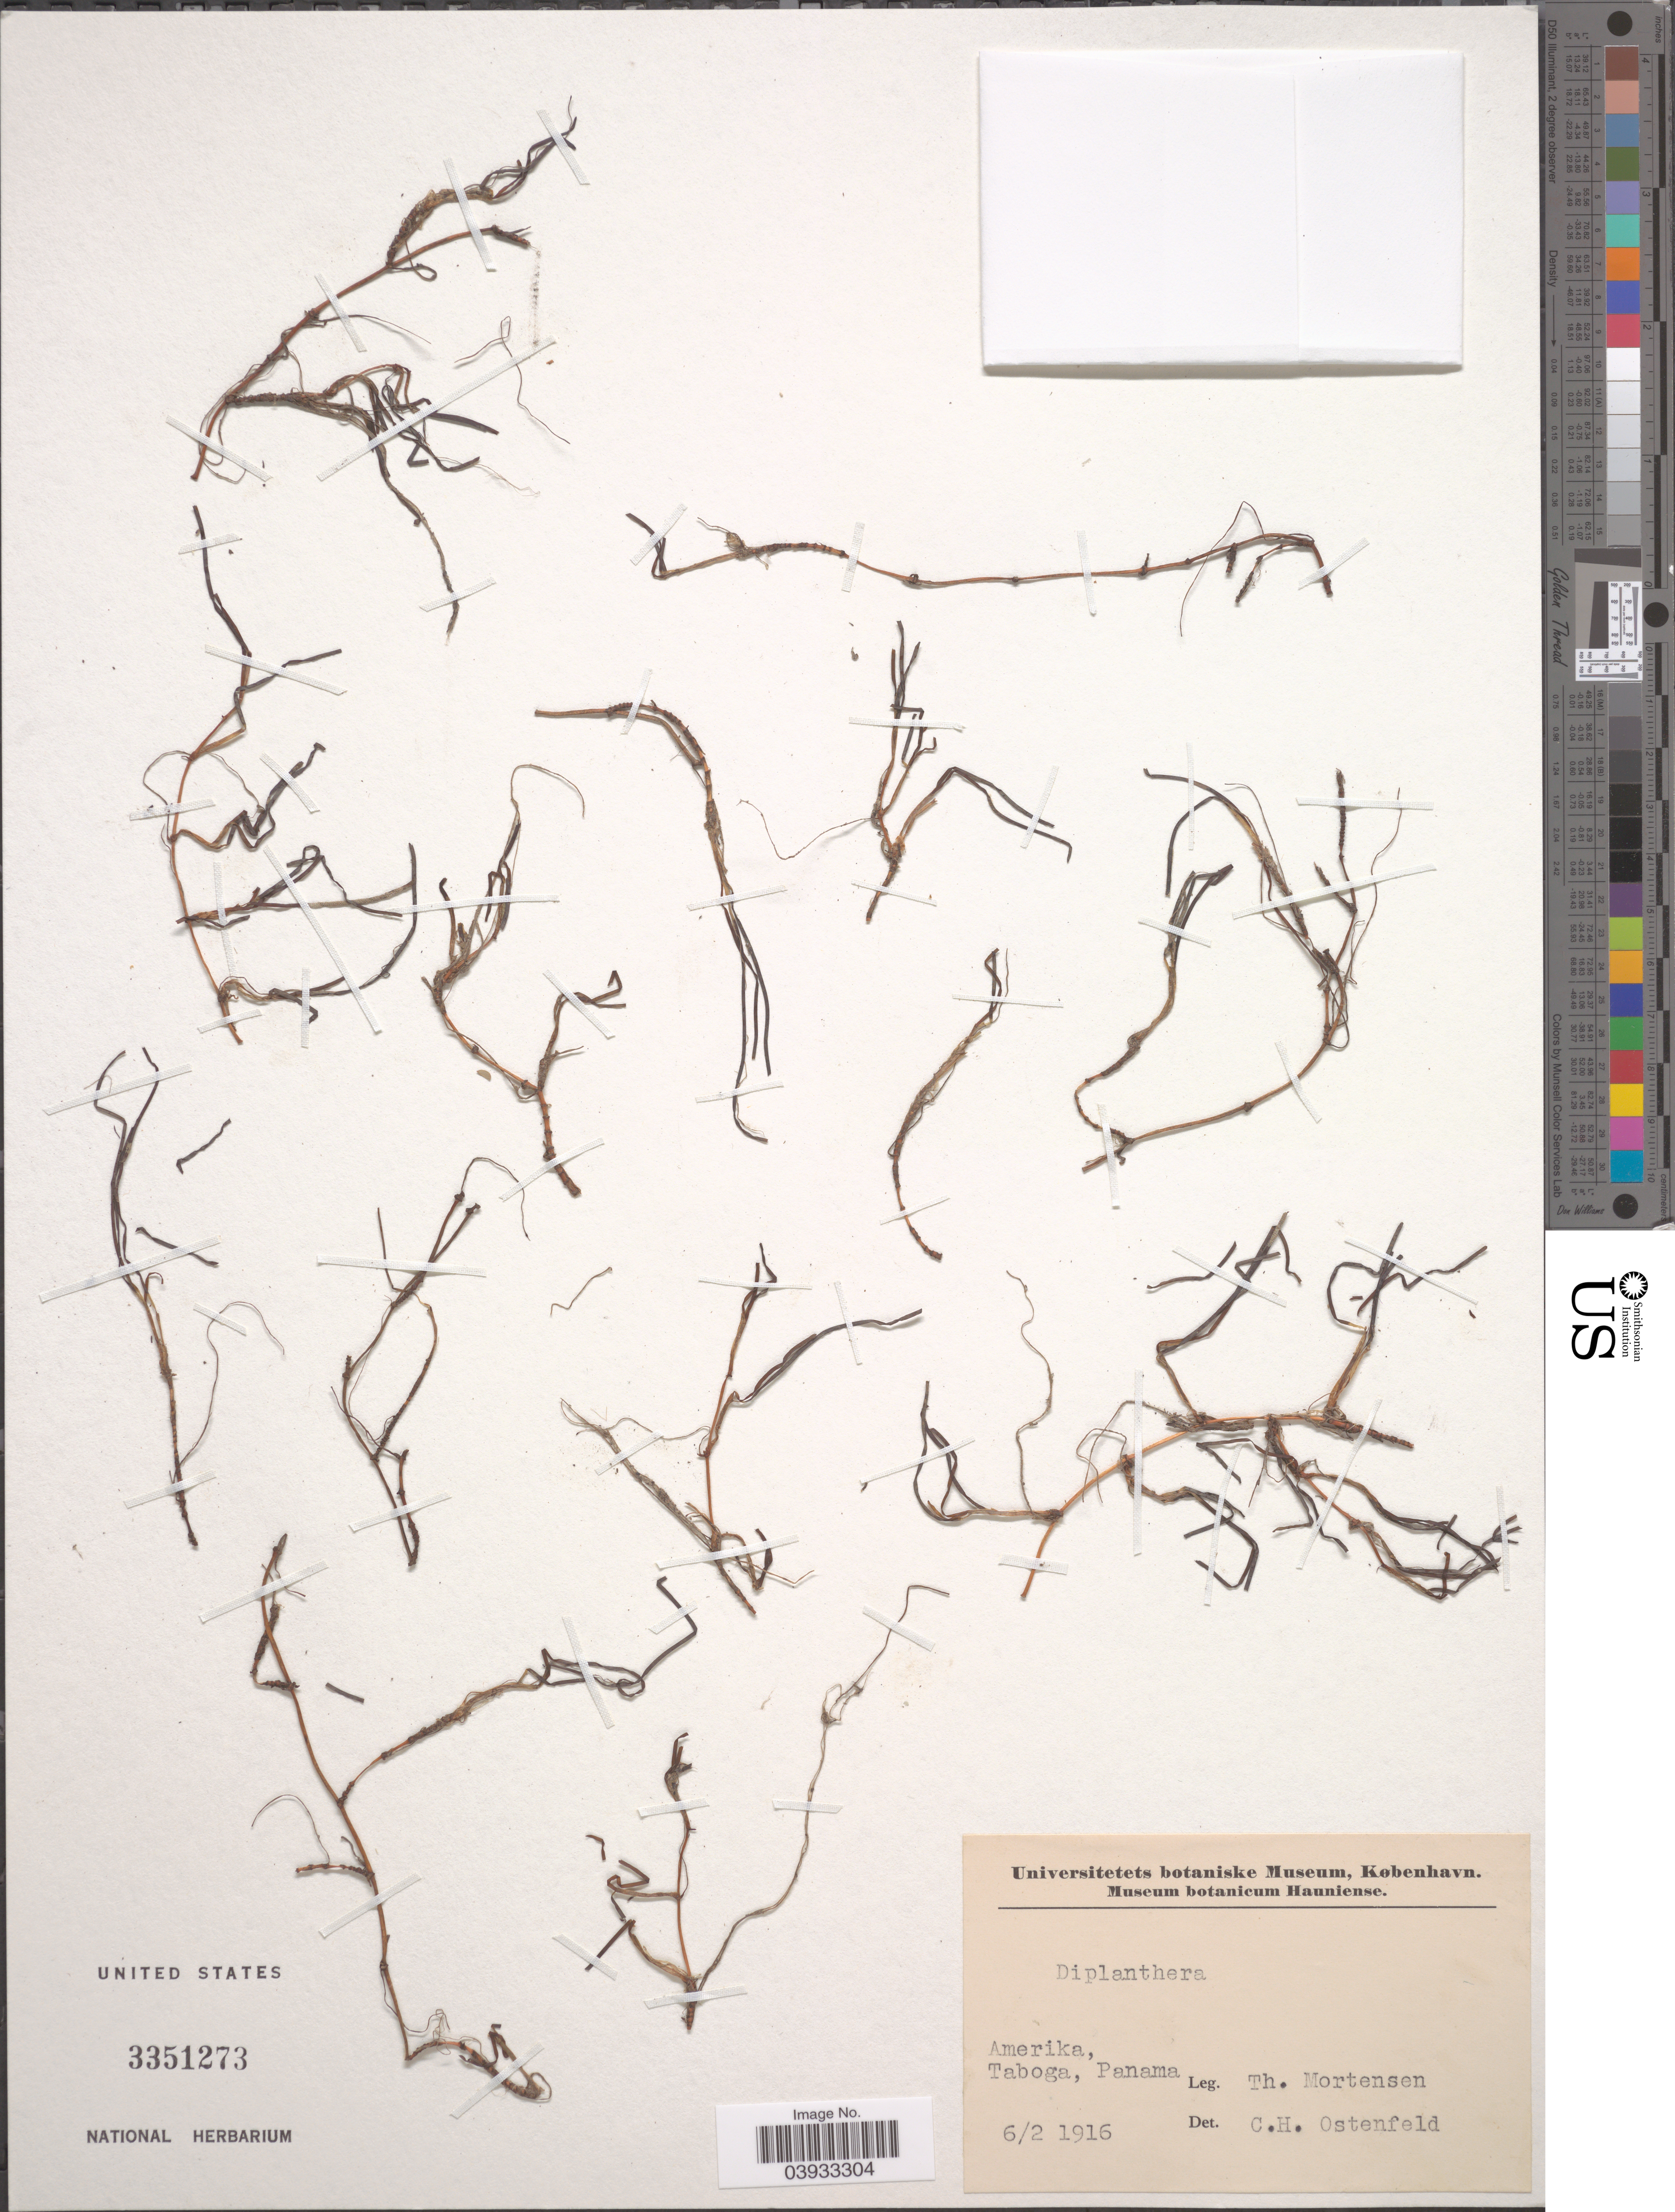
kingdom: Plantae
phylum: Tracheophyta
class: Liliopsida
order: Alismatales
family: Cymodoceaceae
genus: Halodule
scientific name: Halodule sp.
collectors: T. Mortensen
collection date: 1916-02-06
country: Panama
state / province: Panamá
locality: Amerika, Taboga.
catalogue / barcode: US 3351273